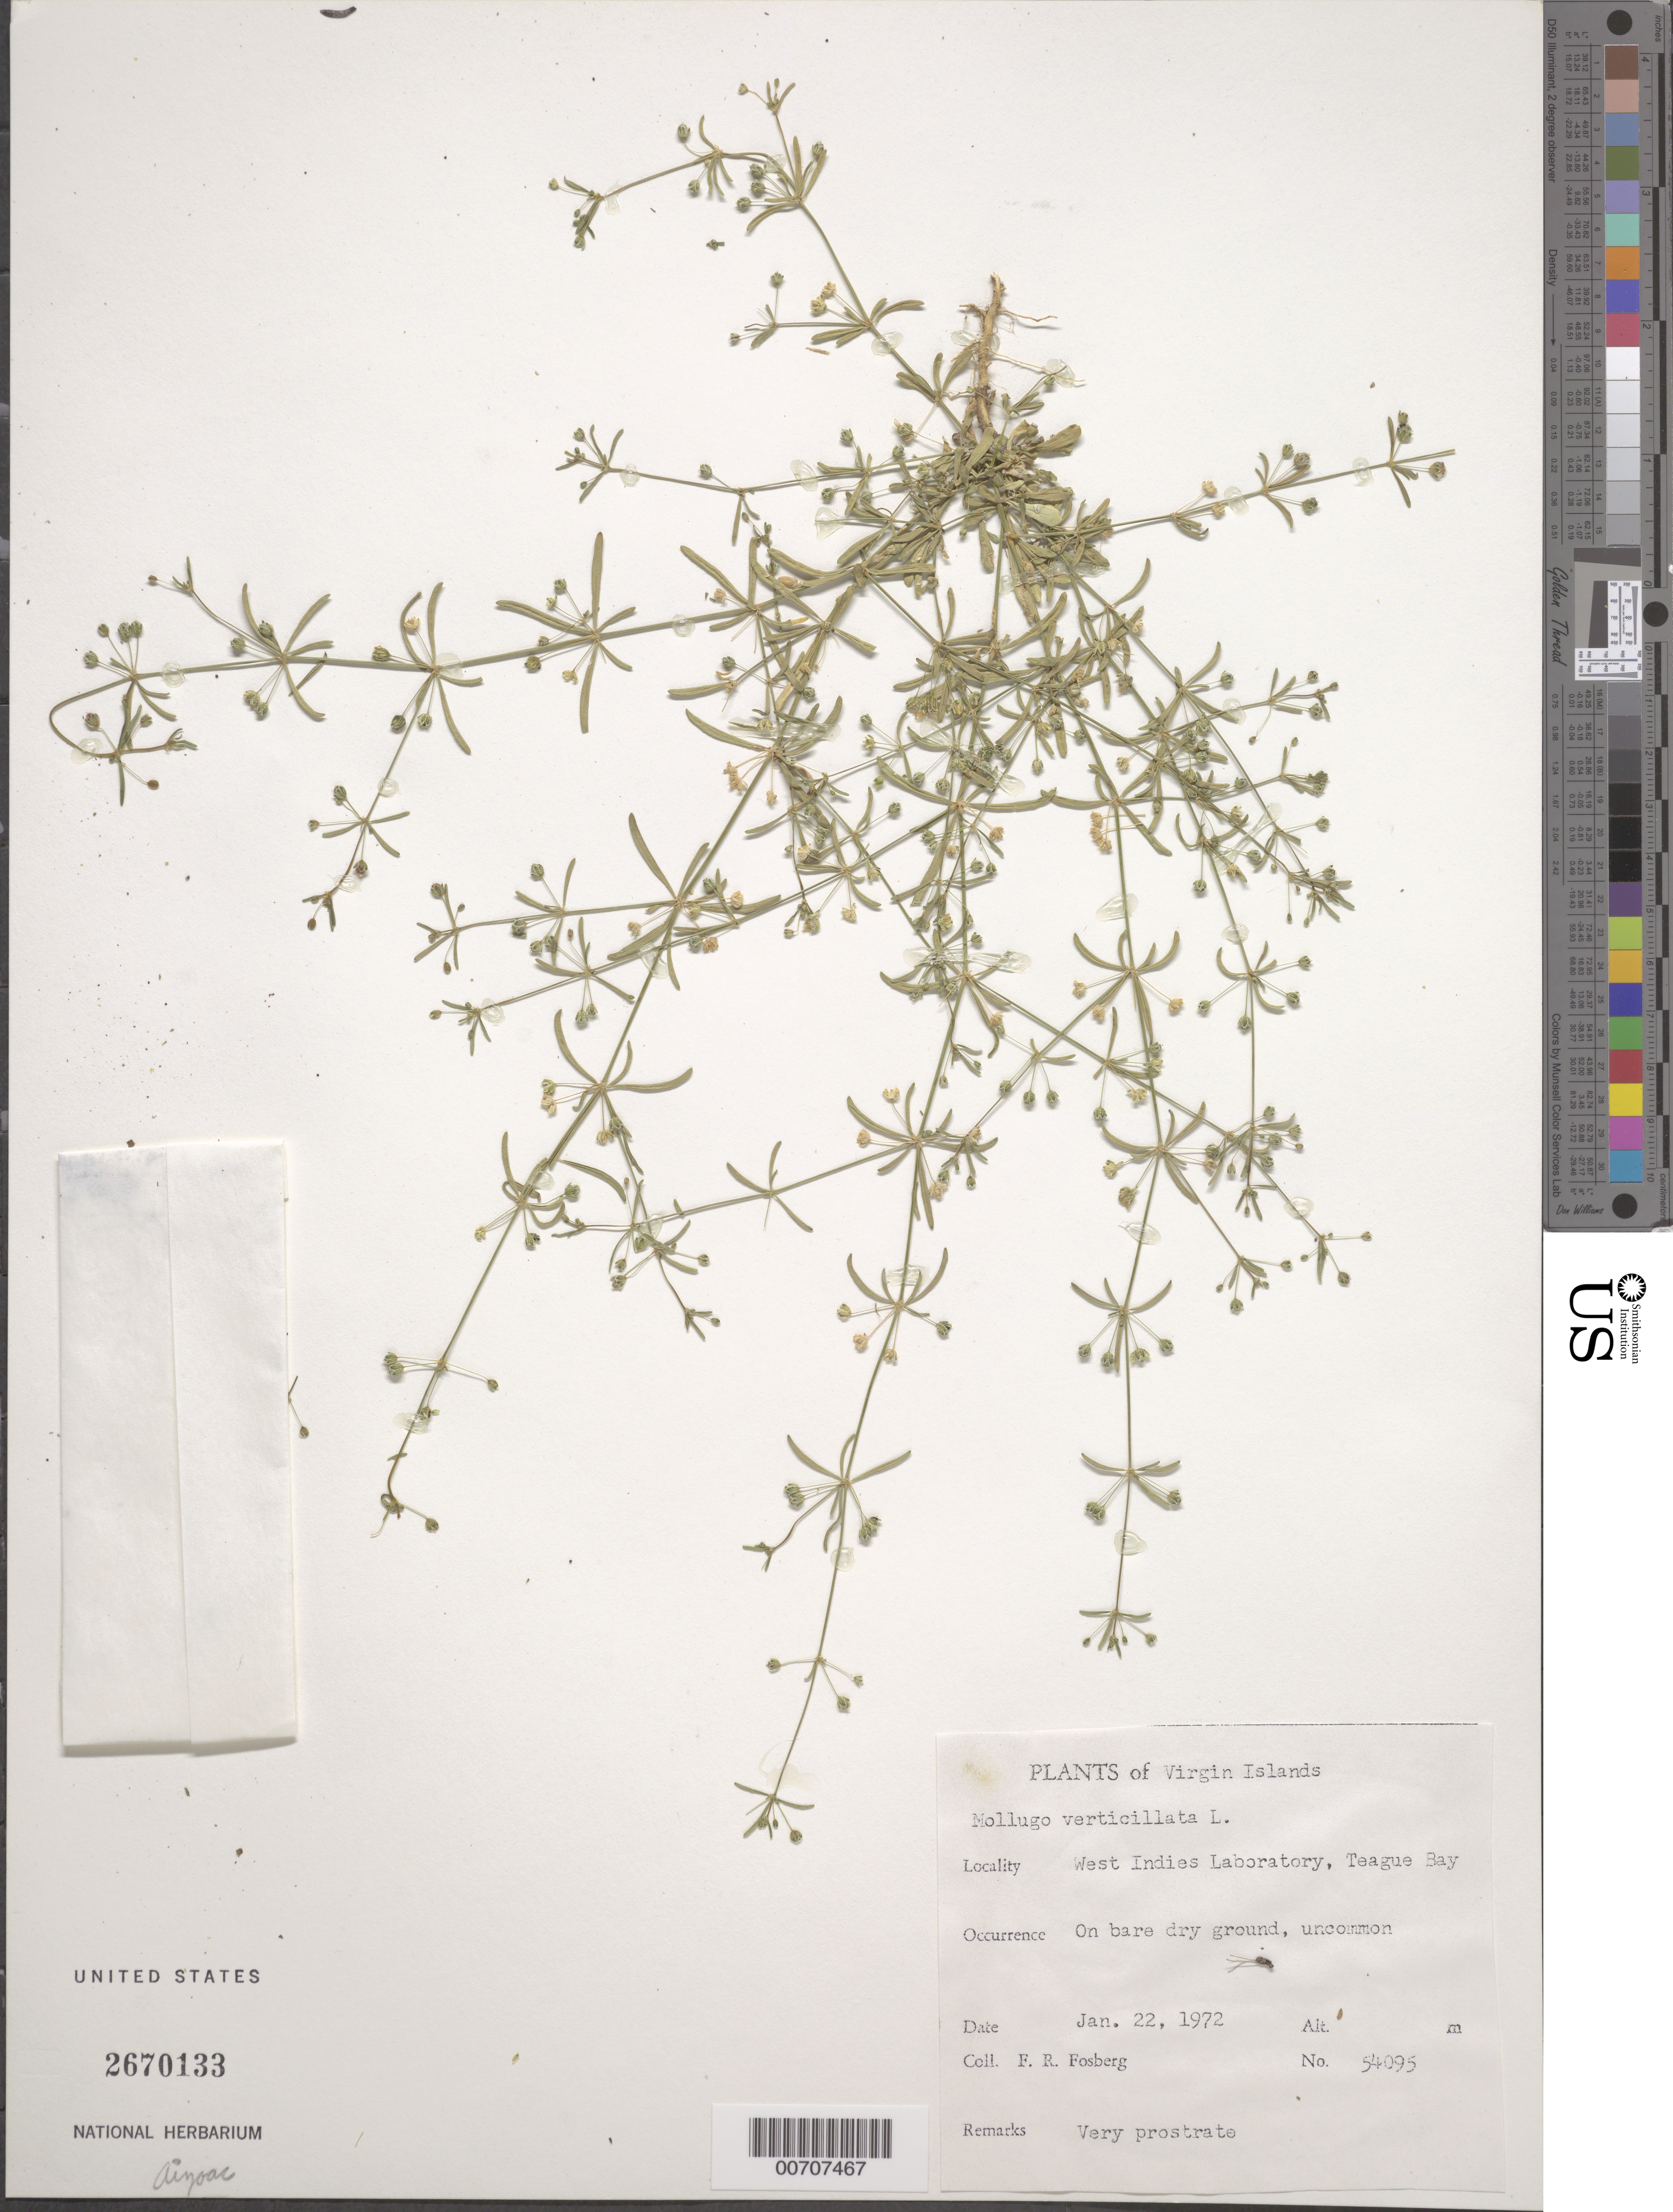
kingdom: Plantae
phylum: Tracheophyta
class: Magnoliopsida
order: Caryophyllales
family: Molluginaceae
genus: Mollugo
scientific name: Mollugo verticillata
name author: L.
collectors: F. R. Fosberg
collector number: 54095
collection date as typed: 22 Jan 1972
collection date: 1972-01-22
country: U.S. Virgin Islands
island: St. Croix Island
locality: West Indies Lab., Teague Bay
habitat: On bare ground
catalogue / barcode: US 2670133